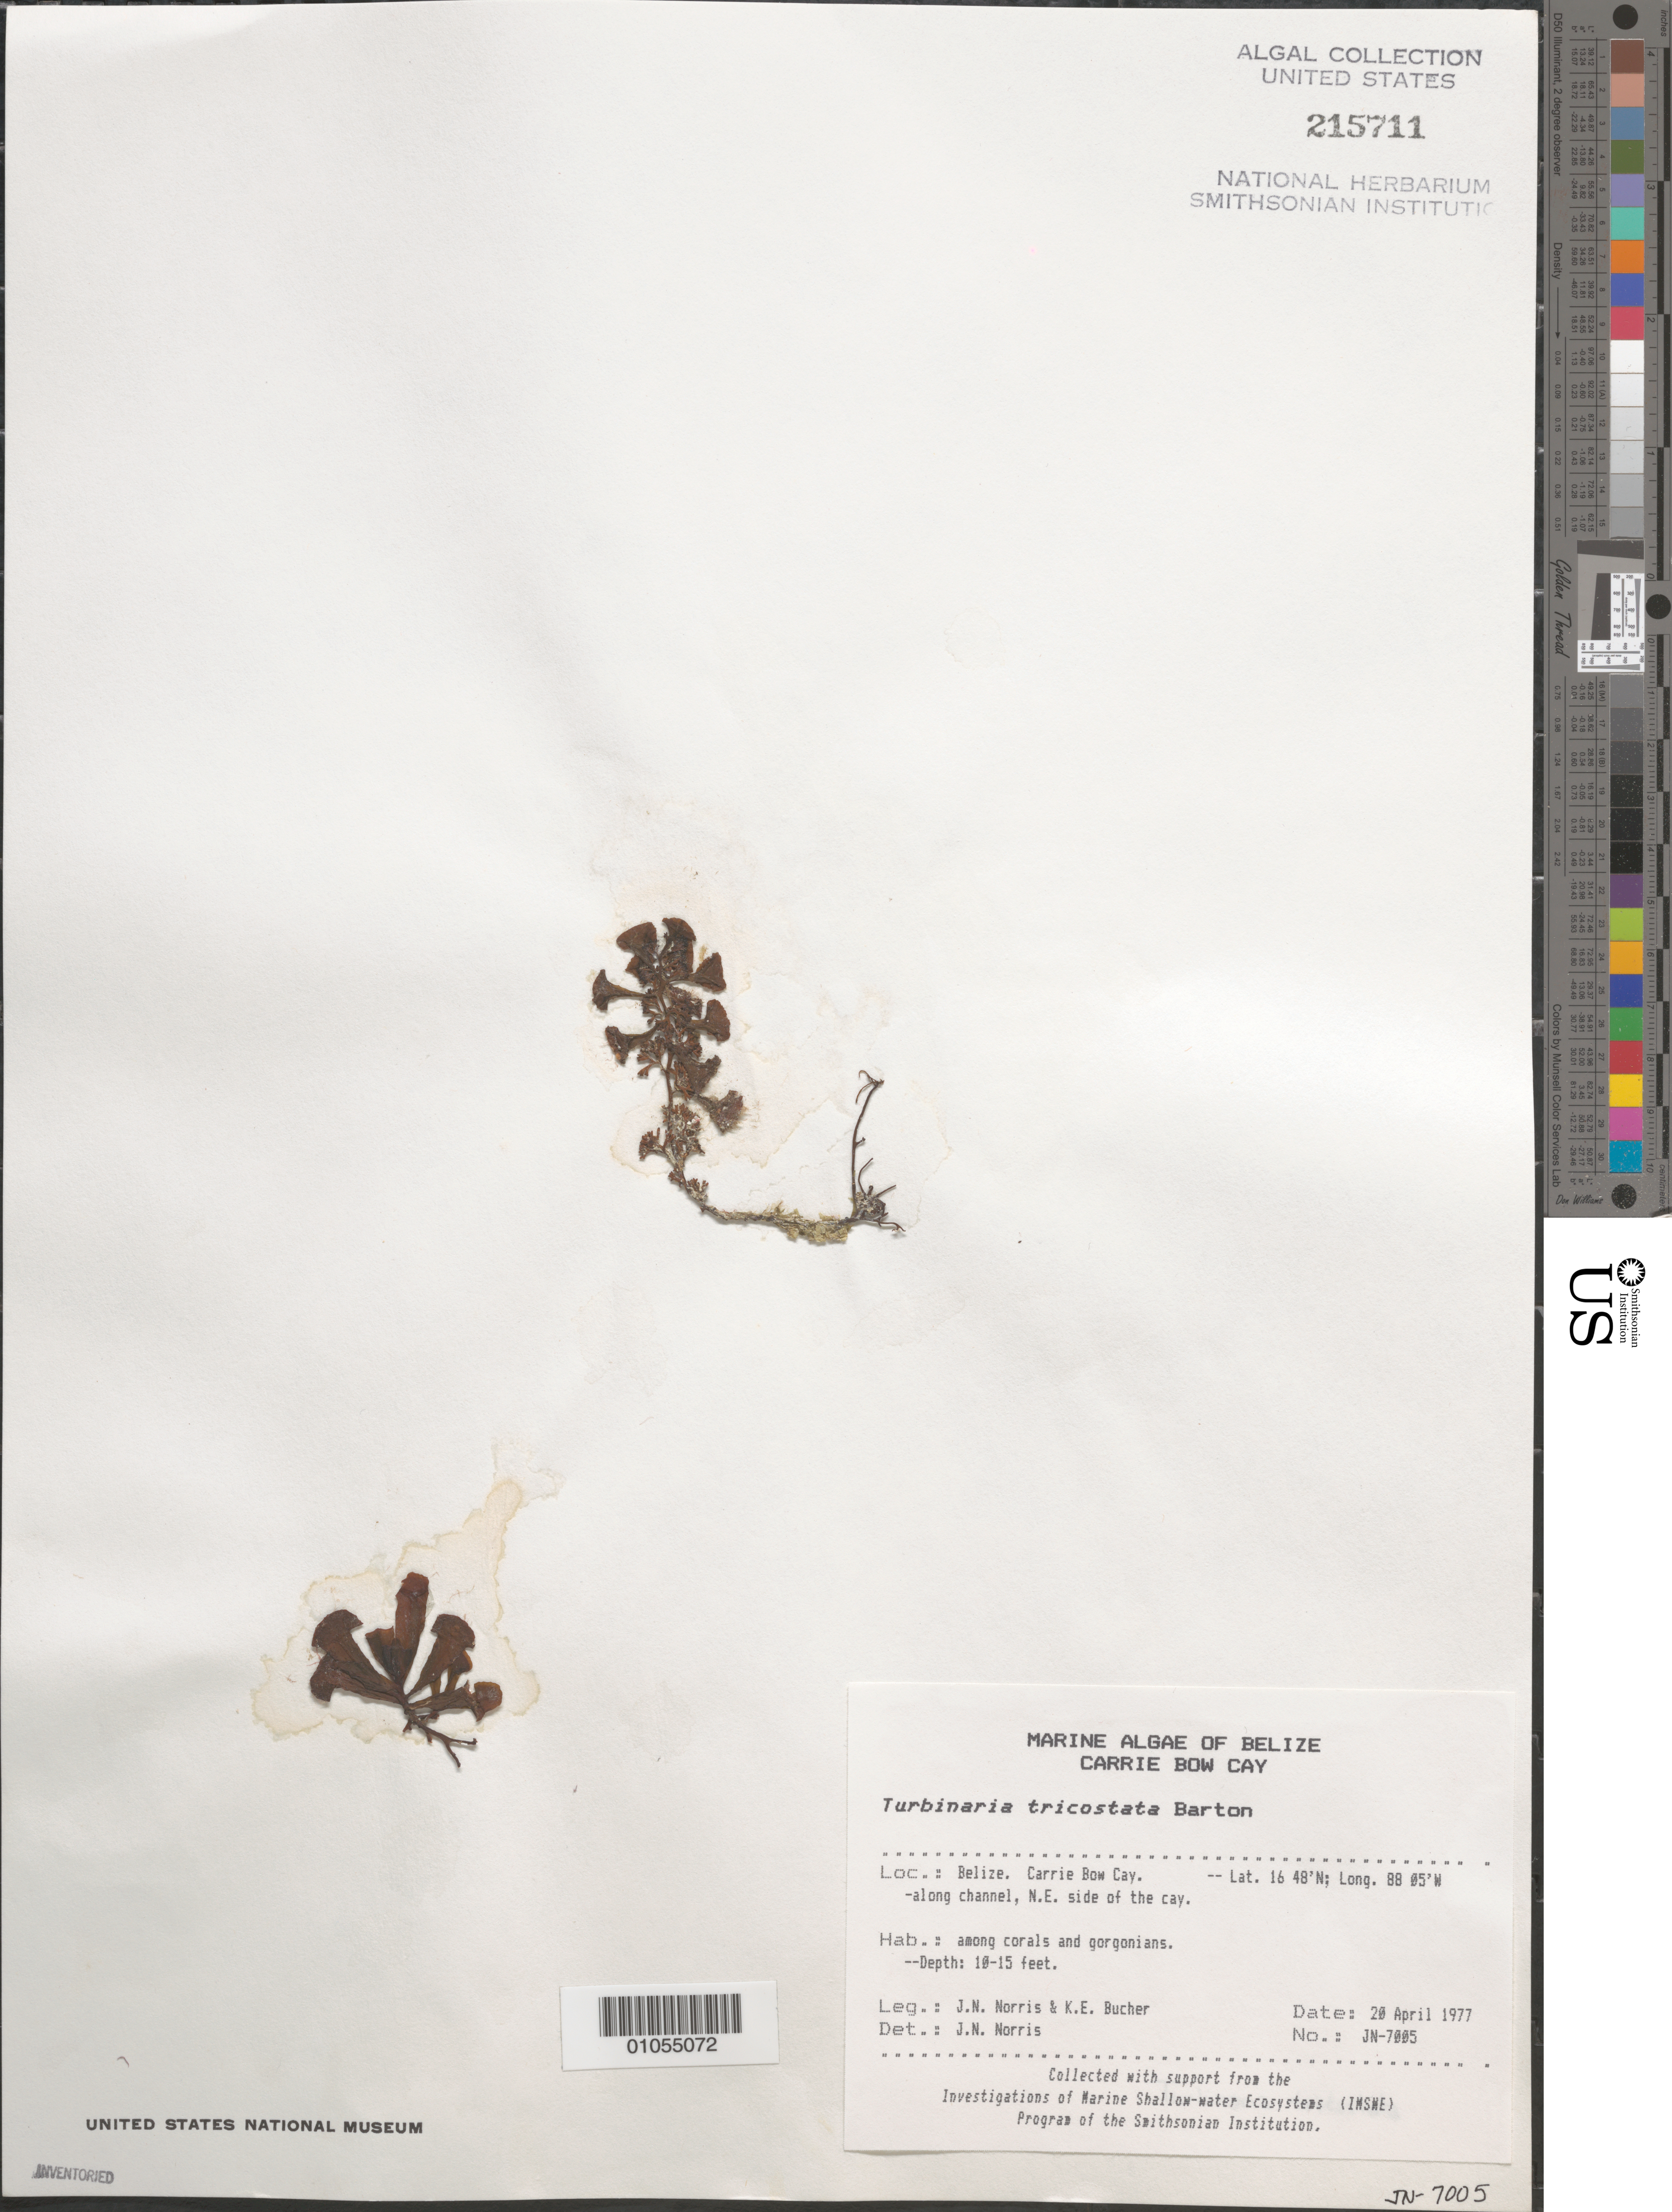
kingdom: Chromista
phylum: Ochrophyta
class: Phaeophyceae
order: Fucales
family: Sargassaceae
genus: Turbinaria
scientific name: Turbinaria tricostata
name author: E.S. Barton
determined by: Norris, James N.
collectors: J. N. Norris & K. E. Bucher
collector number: JN-7005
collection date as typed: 20 Apr 1977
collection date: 1977-04-20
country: Belize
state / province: Stann Creek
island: Carrie Bow Cay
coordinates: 16 48'N, 88 05'W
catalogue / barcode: US 215711